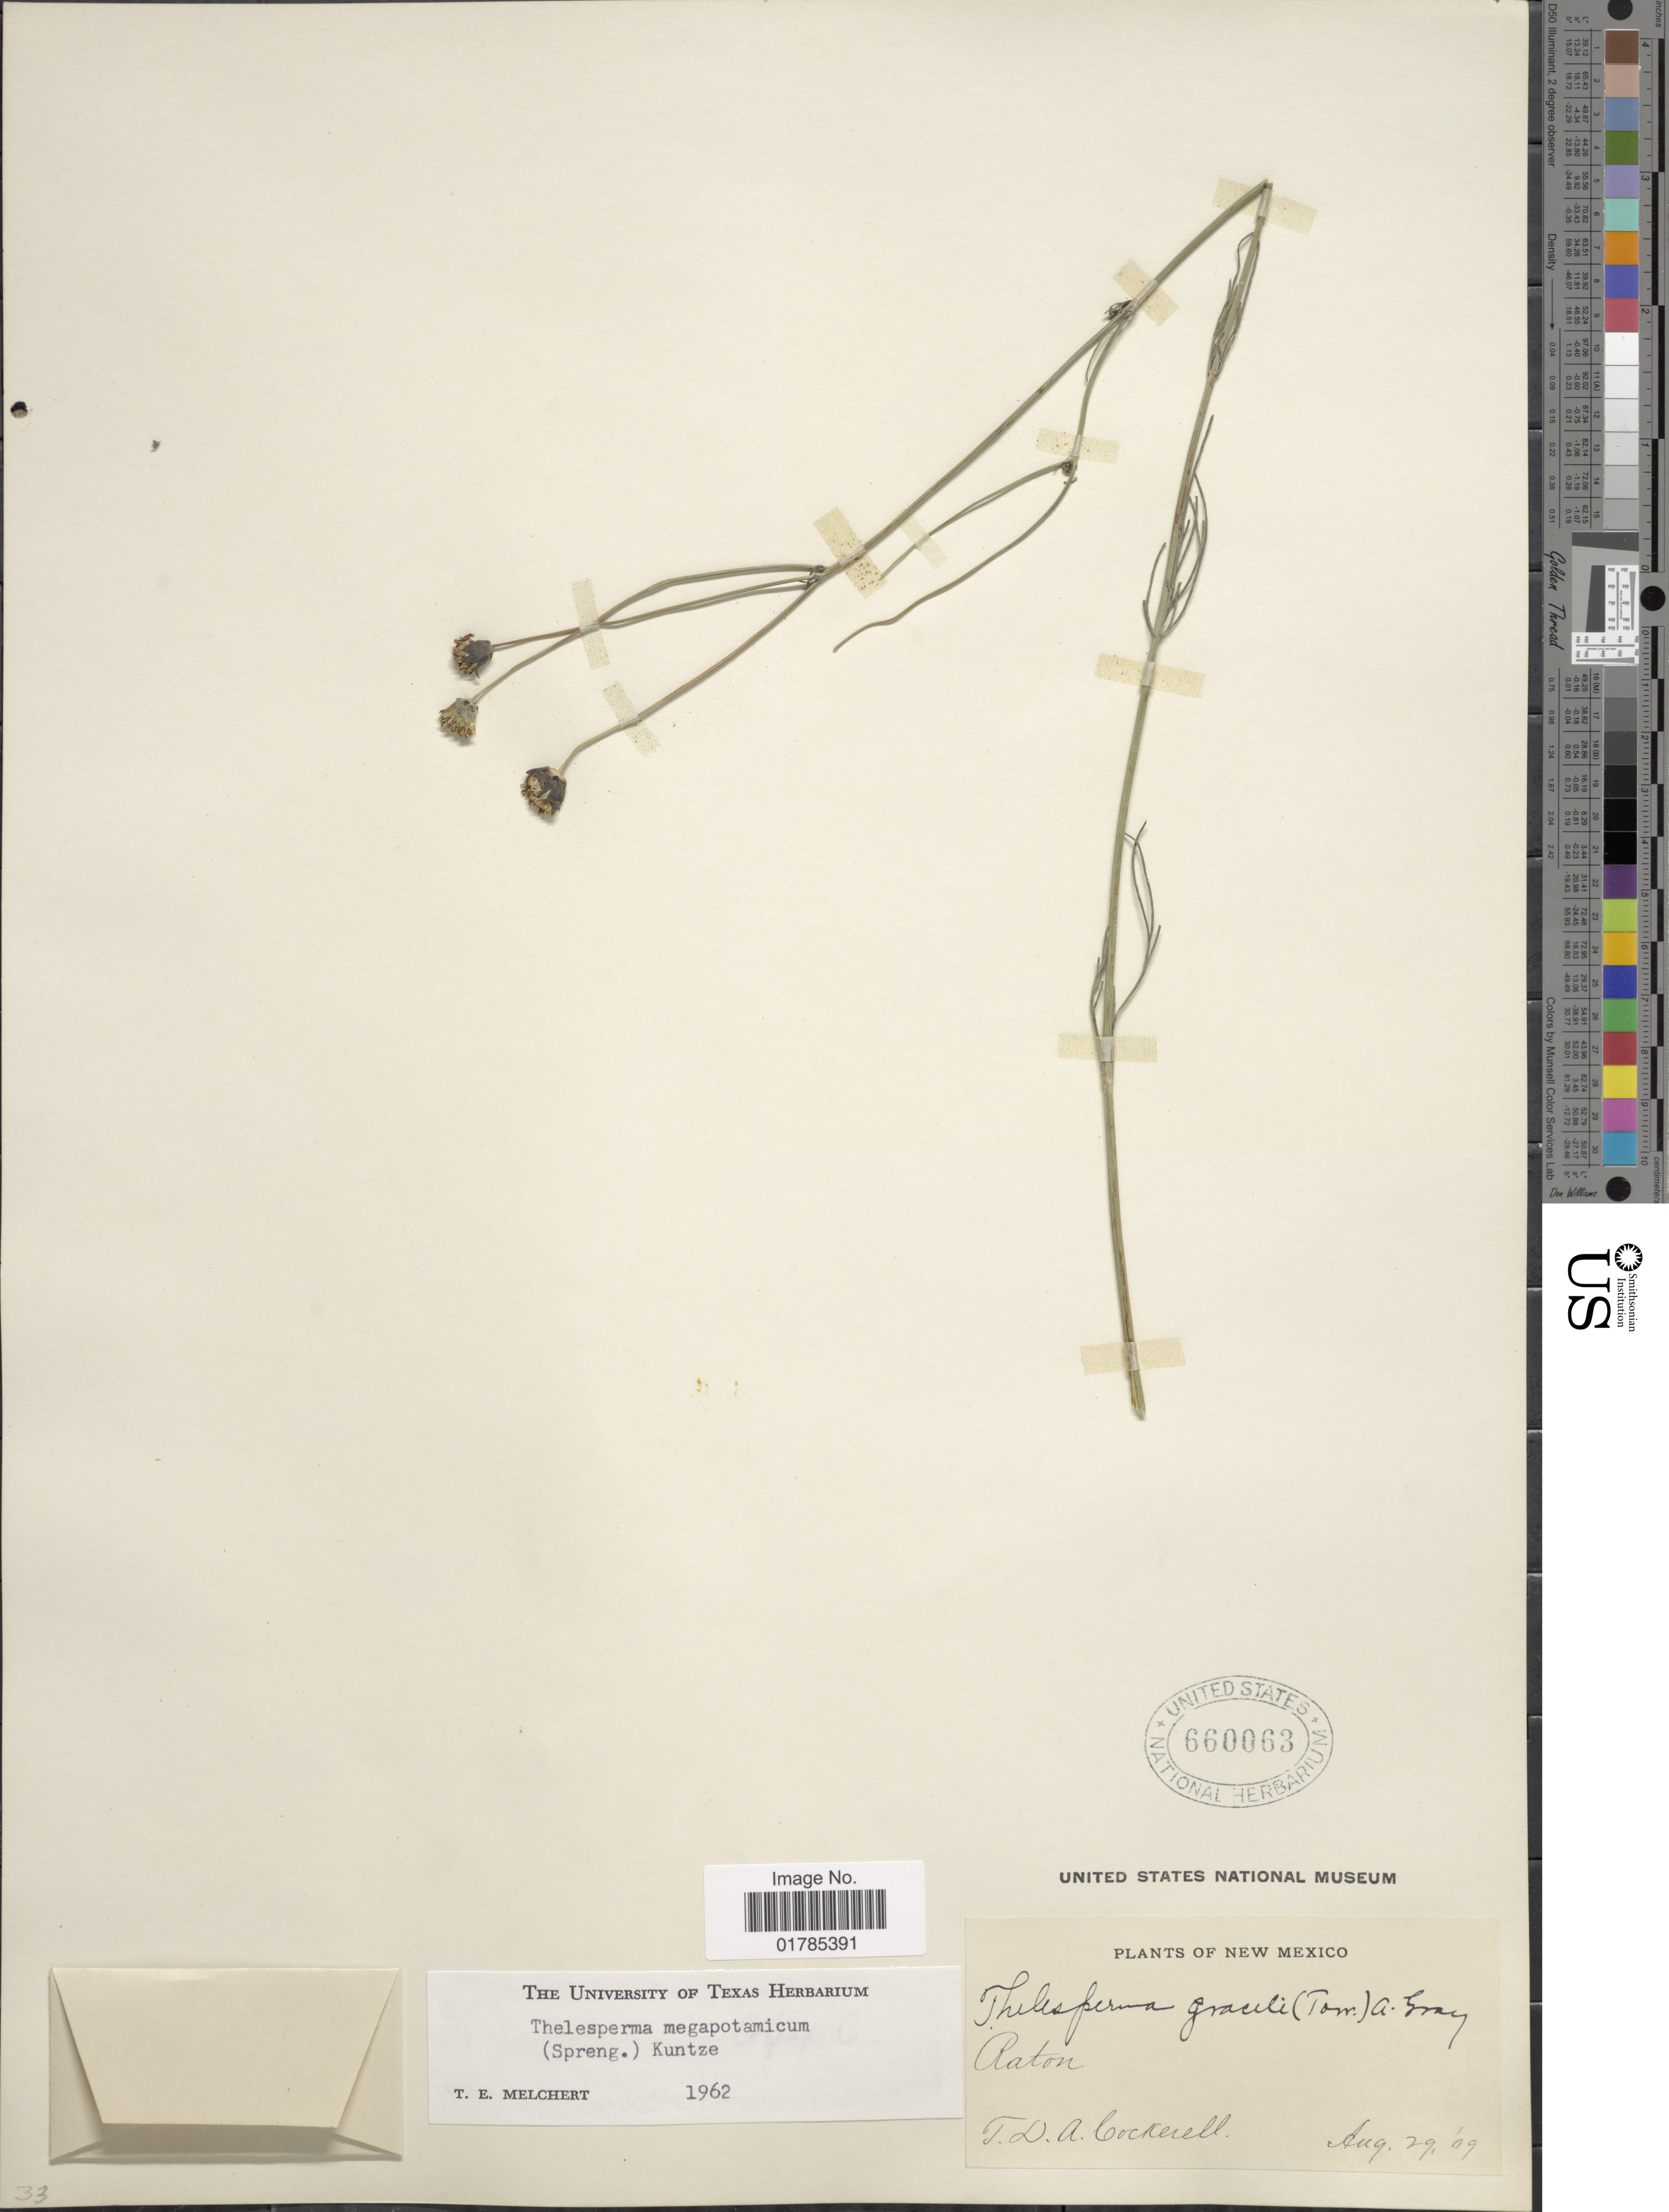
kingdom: Plantae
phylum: Tracheophyta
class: Magnoliopsida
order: Asterales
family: Asteraceae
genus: Thelesperma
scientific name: Thelesperma megapotamicum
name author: (Spreng.) Herter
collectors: T. Cockerell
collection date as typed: Transcribed d/m/y: 29/8/9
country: United States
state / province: New Mexico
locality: Raton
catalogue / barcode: US 660063